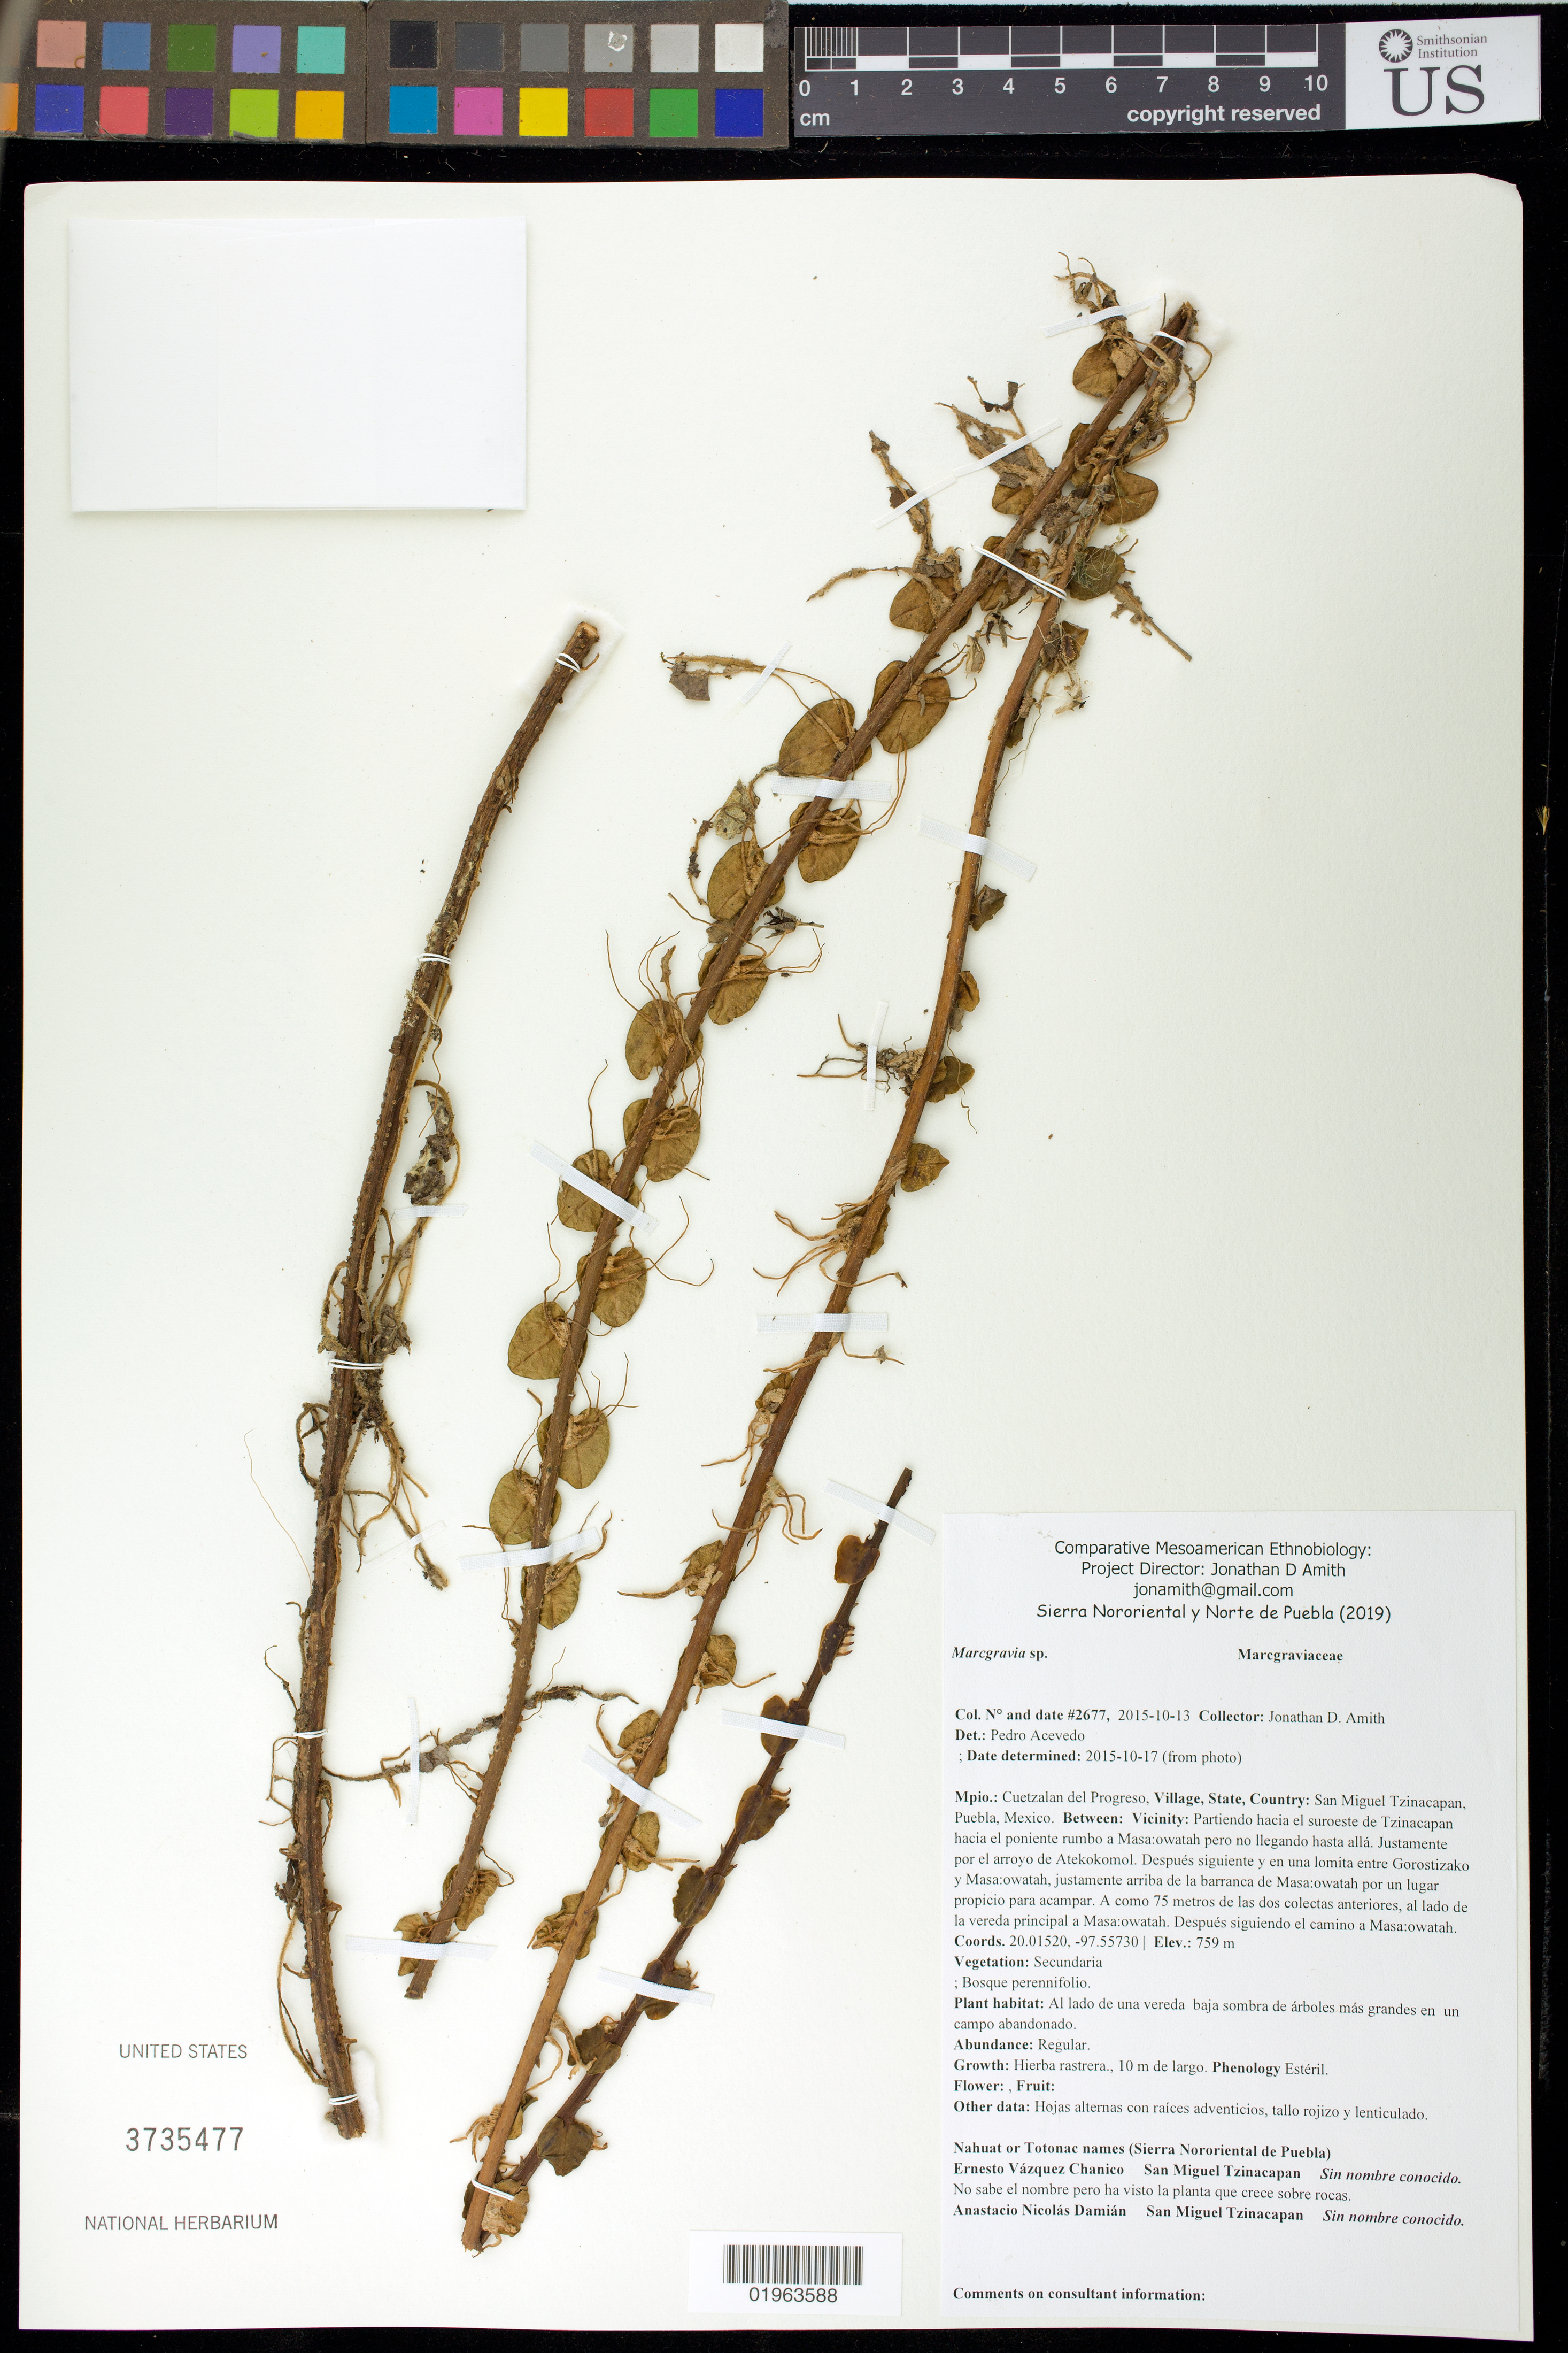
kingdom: Plantae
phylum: Tracheophyta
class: Magnoliopsida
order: Ericales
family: Marcgraviaceae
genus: Marcgravia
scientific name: Marcgravia sp.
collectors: J. D. Amith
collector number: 2677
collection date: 2015-10-13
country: Mexico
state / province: Puebla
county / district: Cuetzalan del Progreso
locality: San Miguel Tzinacapan, Partiendo hacia el suroecte de Tzinacapan hacia el poniente rumbo a Masa. Justamente por el arroyo de Atekokomol. Despues siguiente y en una loma entre Gorostizako y Masa.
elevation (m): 759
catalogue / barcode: US 3735477